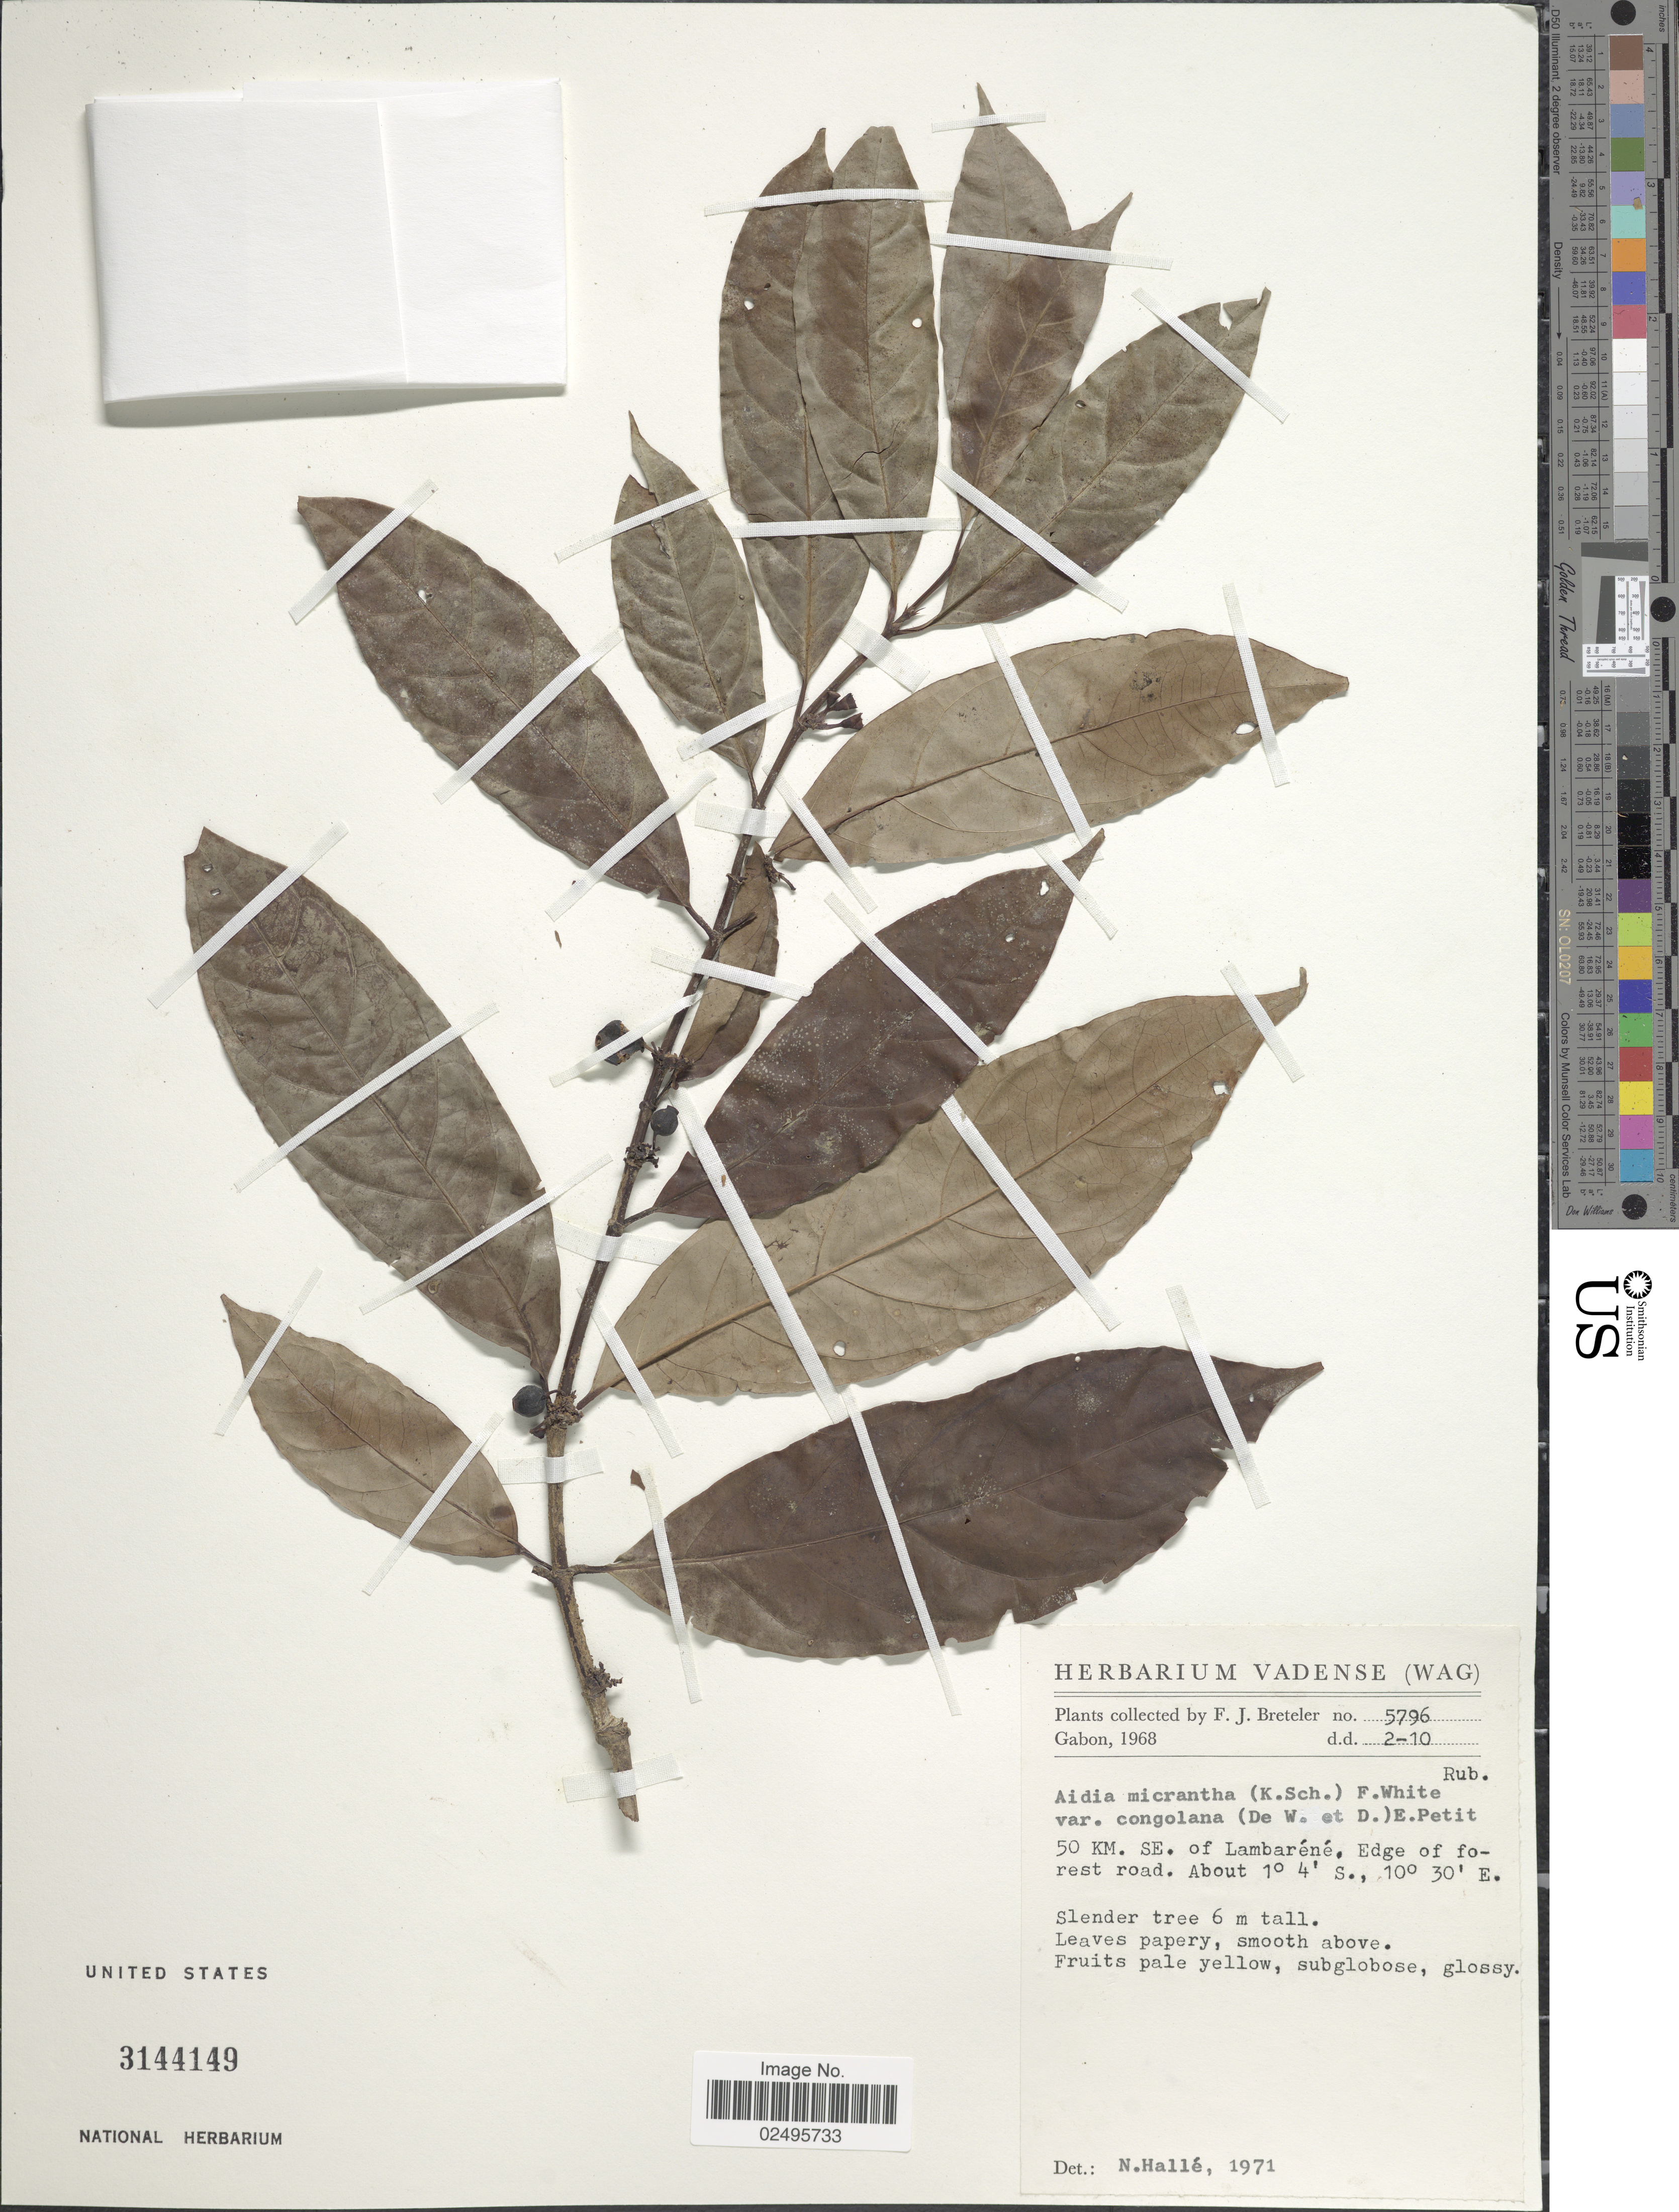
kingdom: Plantae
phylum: Tracheophyta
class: Magnoliopsida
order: Gentianales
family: Rubiaceae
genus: Aidia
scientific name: Aidia micrantha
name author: (K. Schum.) Bullock ex F. White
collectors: F. J. Breteler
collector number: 5796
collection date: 1968-10-02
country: Gabon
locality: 50 km. SE of Lambarene. Edge of forest road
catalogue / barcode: US 3144149